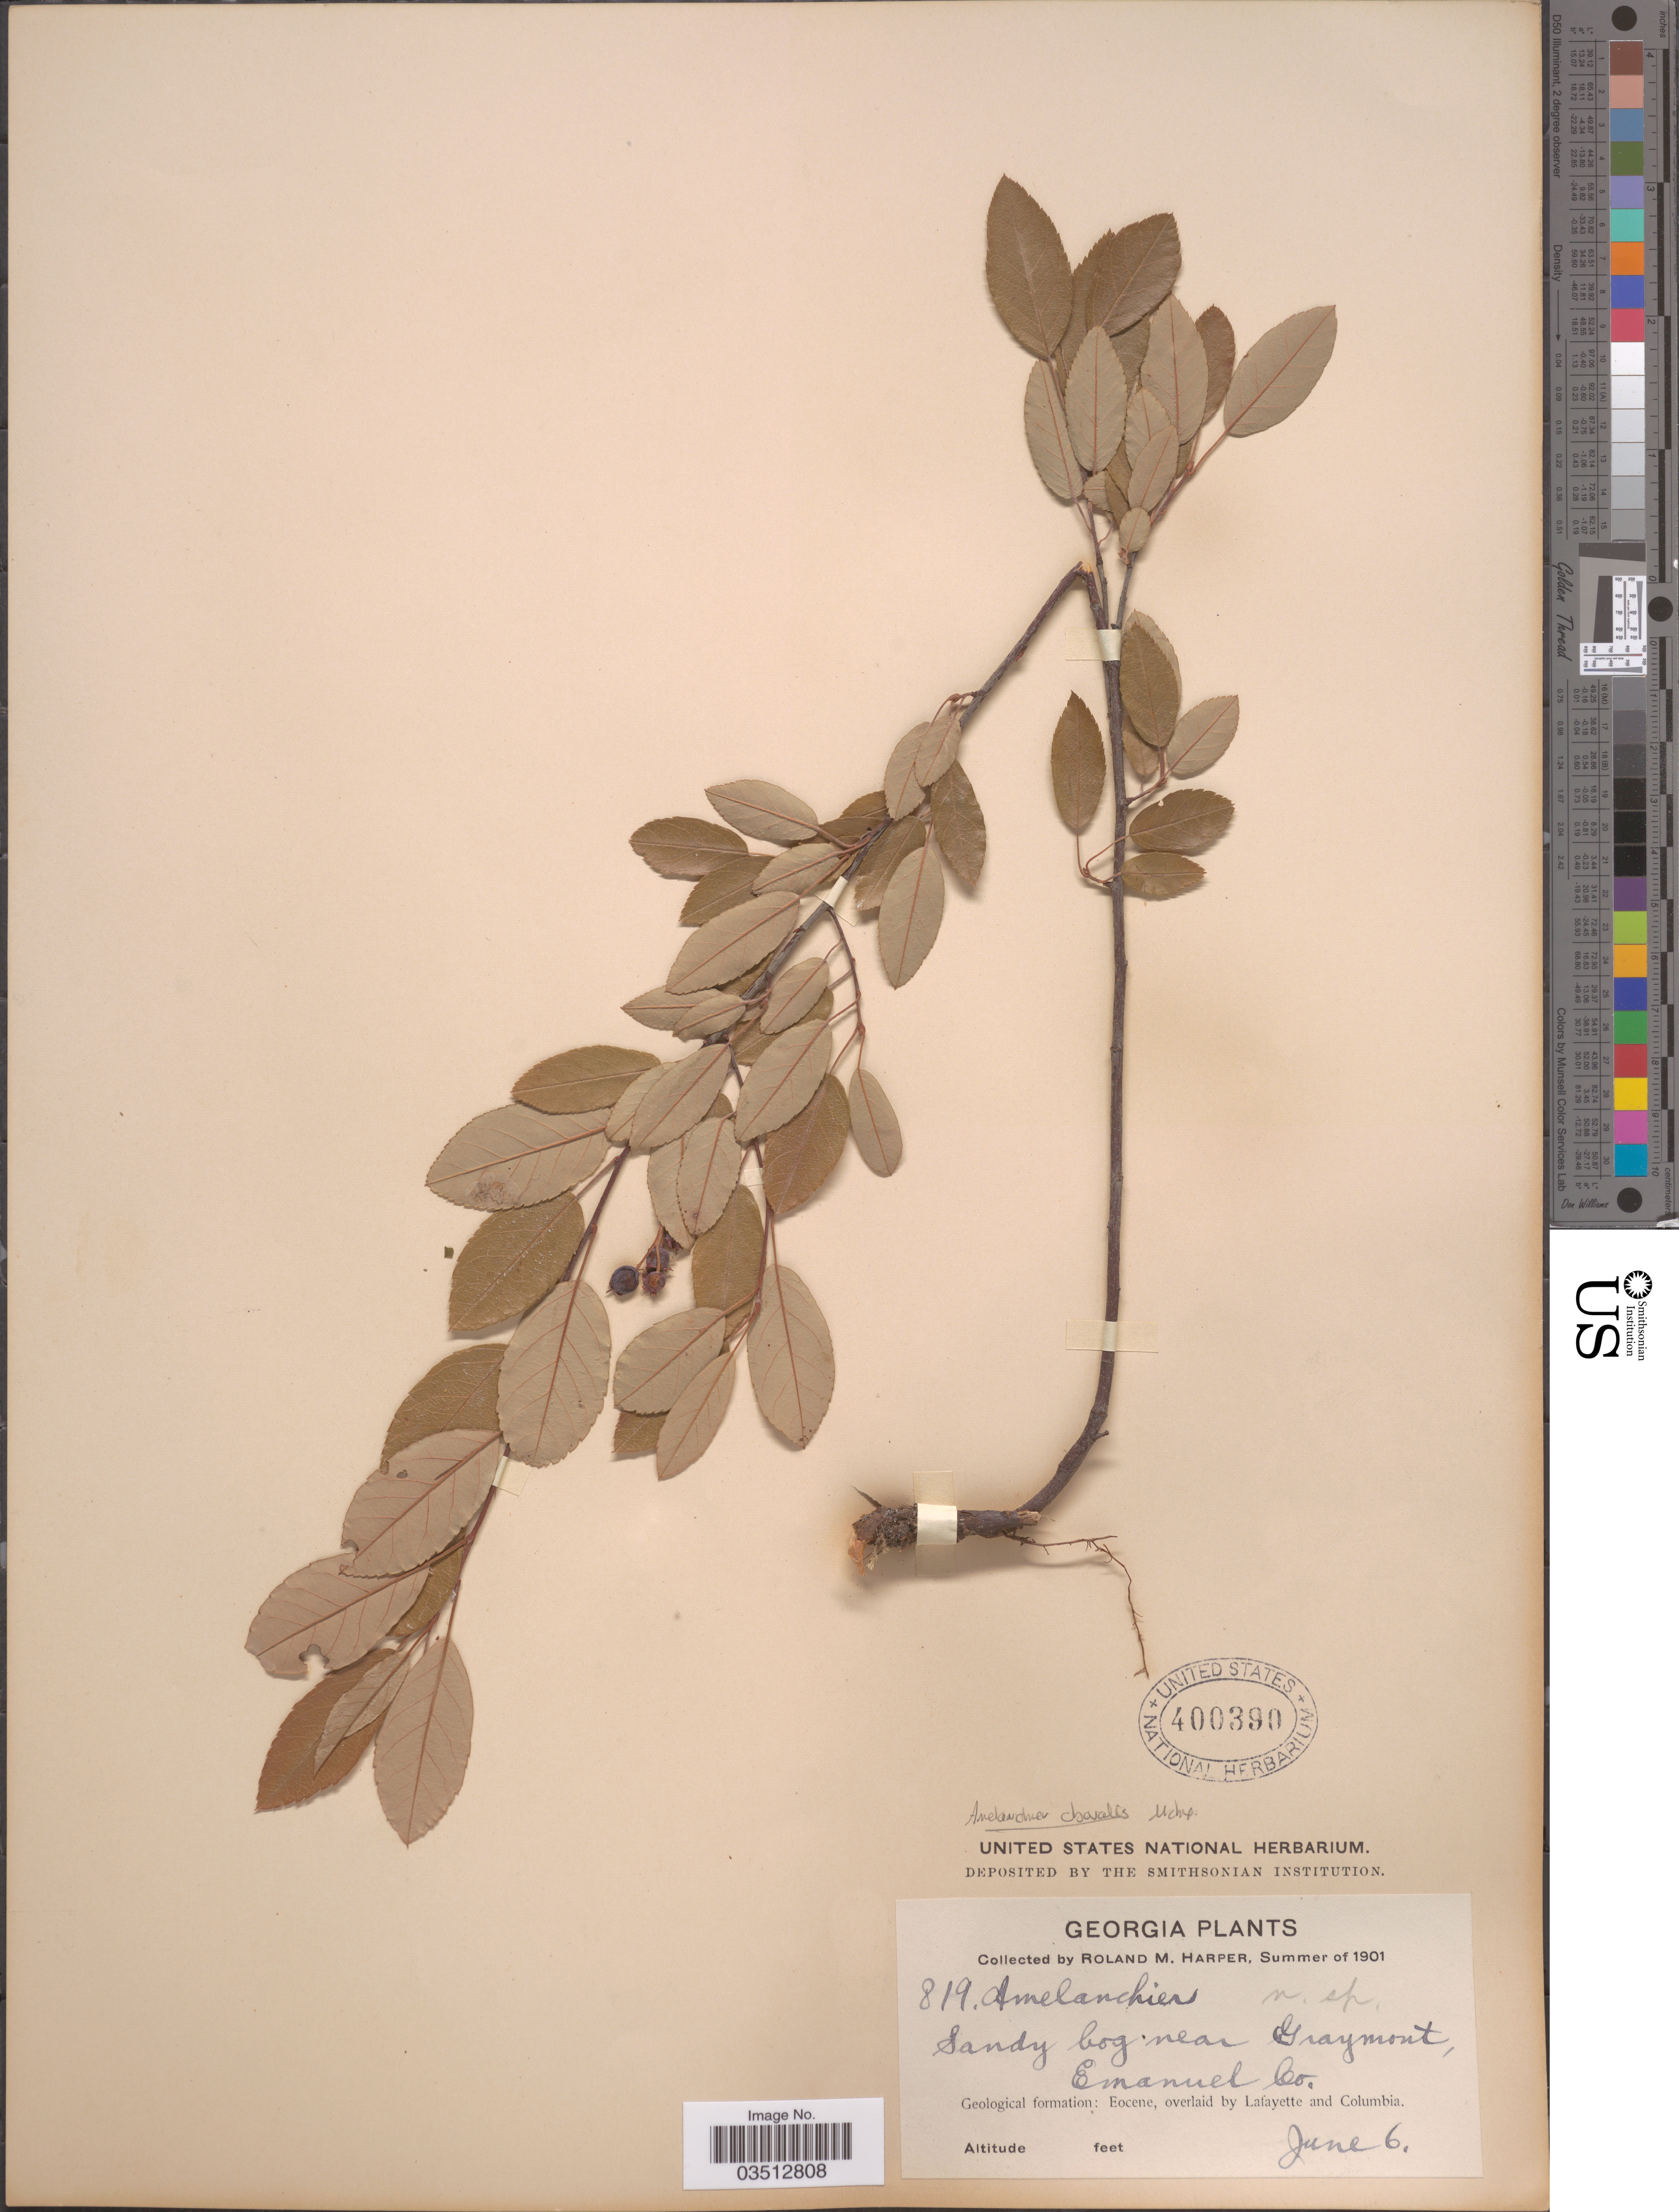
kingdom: Plantae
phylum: Tracheophyta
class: Magnoliopsida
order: Rosales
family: Rosaceae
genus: Amelanchier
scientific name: Amelanchier sp.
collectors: R. M. Harper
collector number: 819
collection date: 1901-06-06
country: United States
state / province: Georgia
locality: Sandy bog near Graymont, Emanuel Co. Geological formation: Eocene, overlaid by Lafayette and Columbia.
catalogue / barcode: US 400390